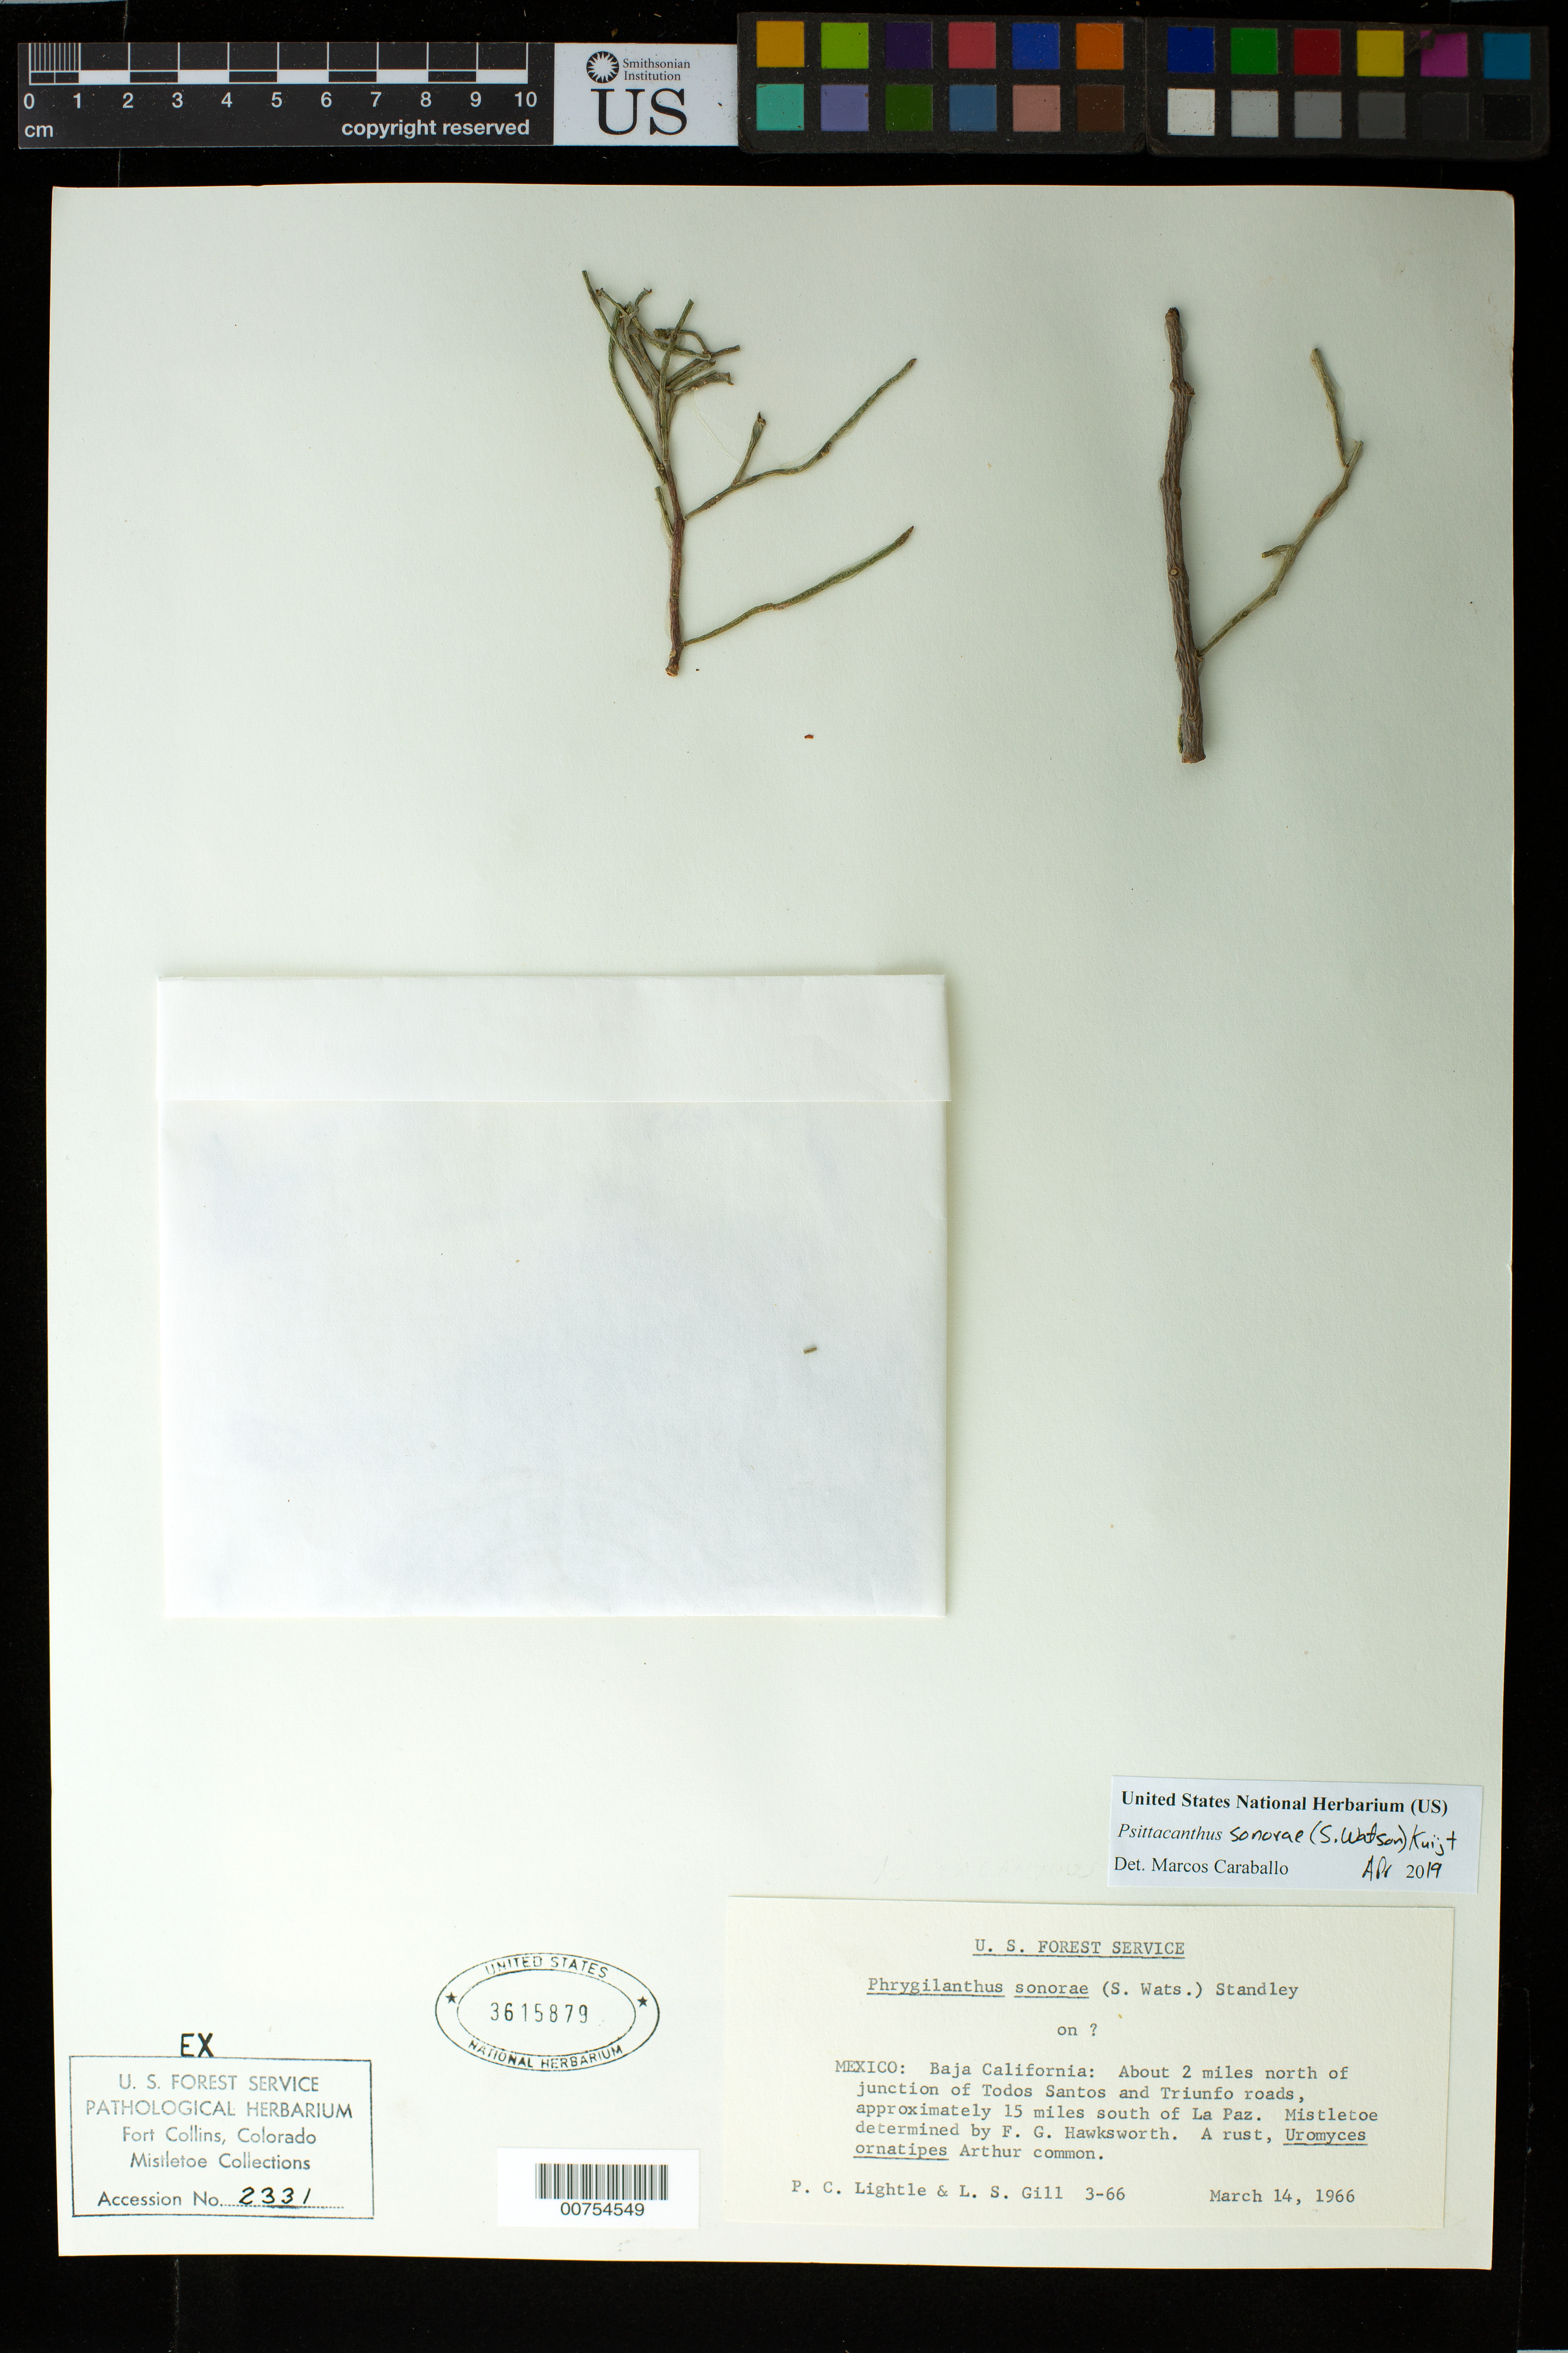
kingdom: Plantae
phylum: Tracheophyta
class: Magnoliopsida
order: Santalales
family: Loranthaceae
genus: Psittacanthus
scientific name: Psittacanthus sonorae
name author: (S. Watson) Kuijt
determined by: Caraballo-Ortiz, Marcos A., (MISS), University of Mississippi (UNITED STATES)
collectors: P. Lightle & L. S. Gill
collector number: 3-66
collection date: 1966-03-14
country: Mexico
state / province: Baja California Sur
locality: Junction of Todos Santos and Triunfo roads, about 2 miles north; approximataely 15 miles south of La Paz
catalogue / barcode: US 3615879